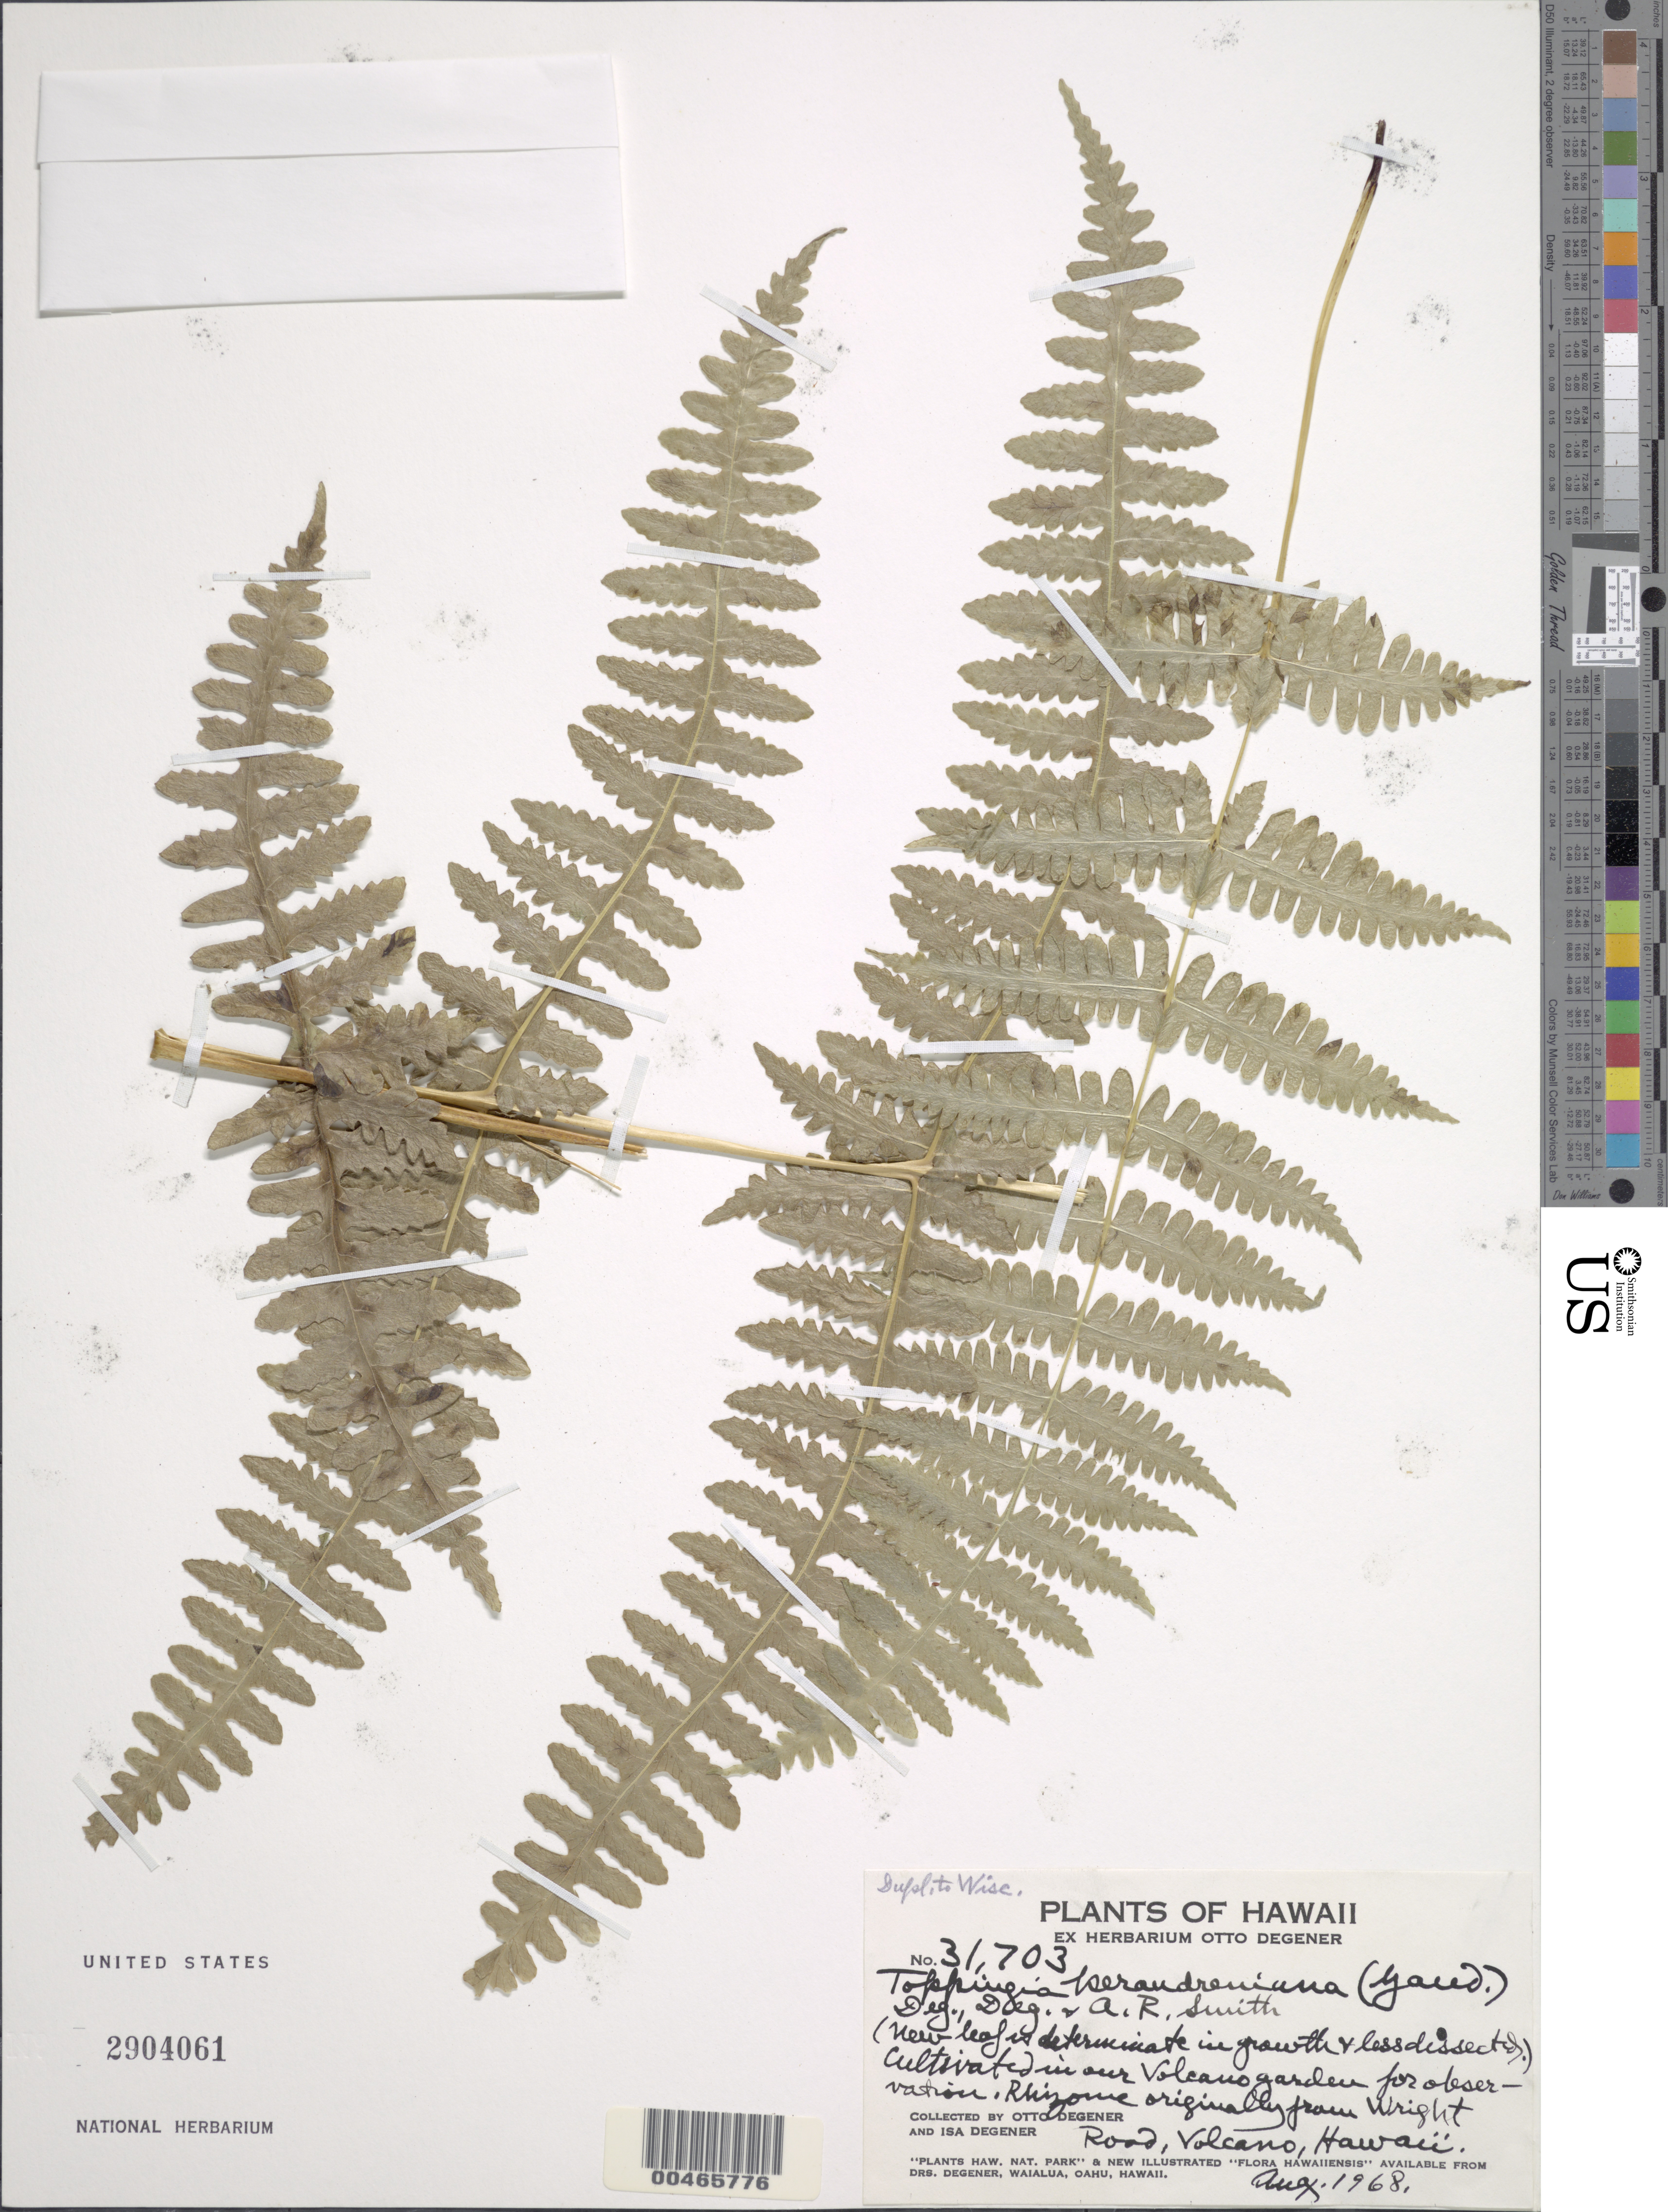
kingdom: Plantae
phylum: Tracheophyta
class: Polypodiopsida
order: Polypodiales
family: Thelypteridaceae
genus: Pseudophegopteris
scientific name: Pseudophegopteris keraudreniana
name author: (Gaudich.) Holttum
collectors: O. Degener & I. Degener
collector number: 31703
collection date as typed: Aug 1968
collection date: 1968-08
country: United States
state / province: Hawaii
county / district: Hawaii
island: Hawaii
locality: Wright Road, Volcano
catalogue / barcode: US 2904061